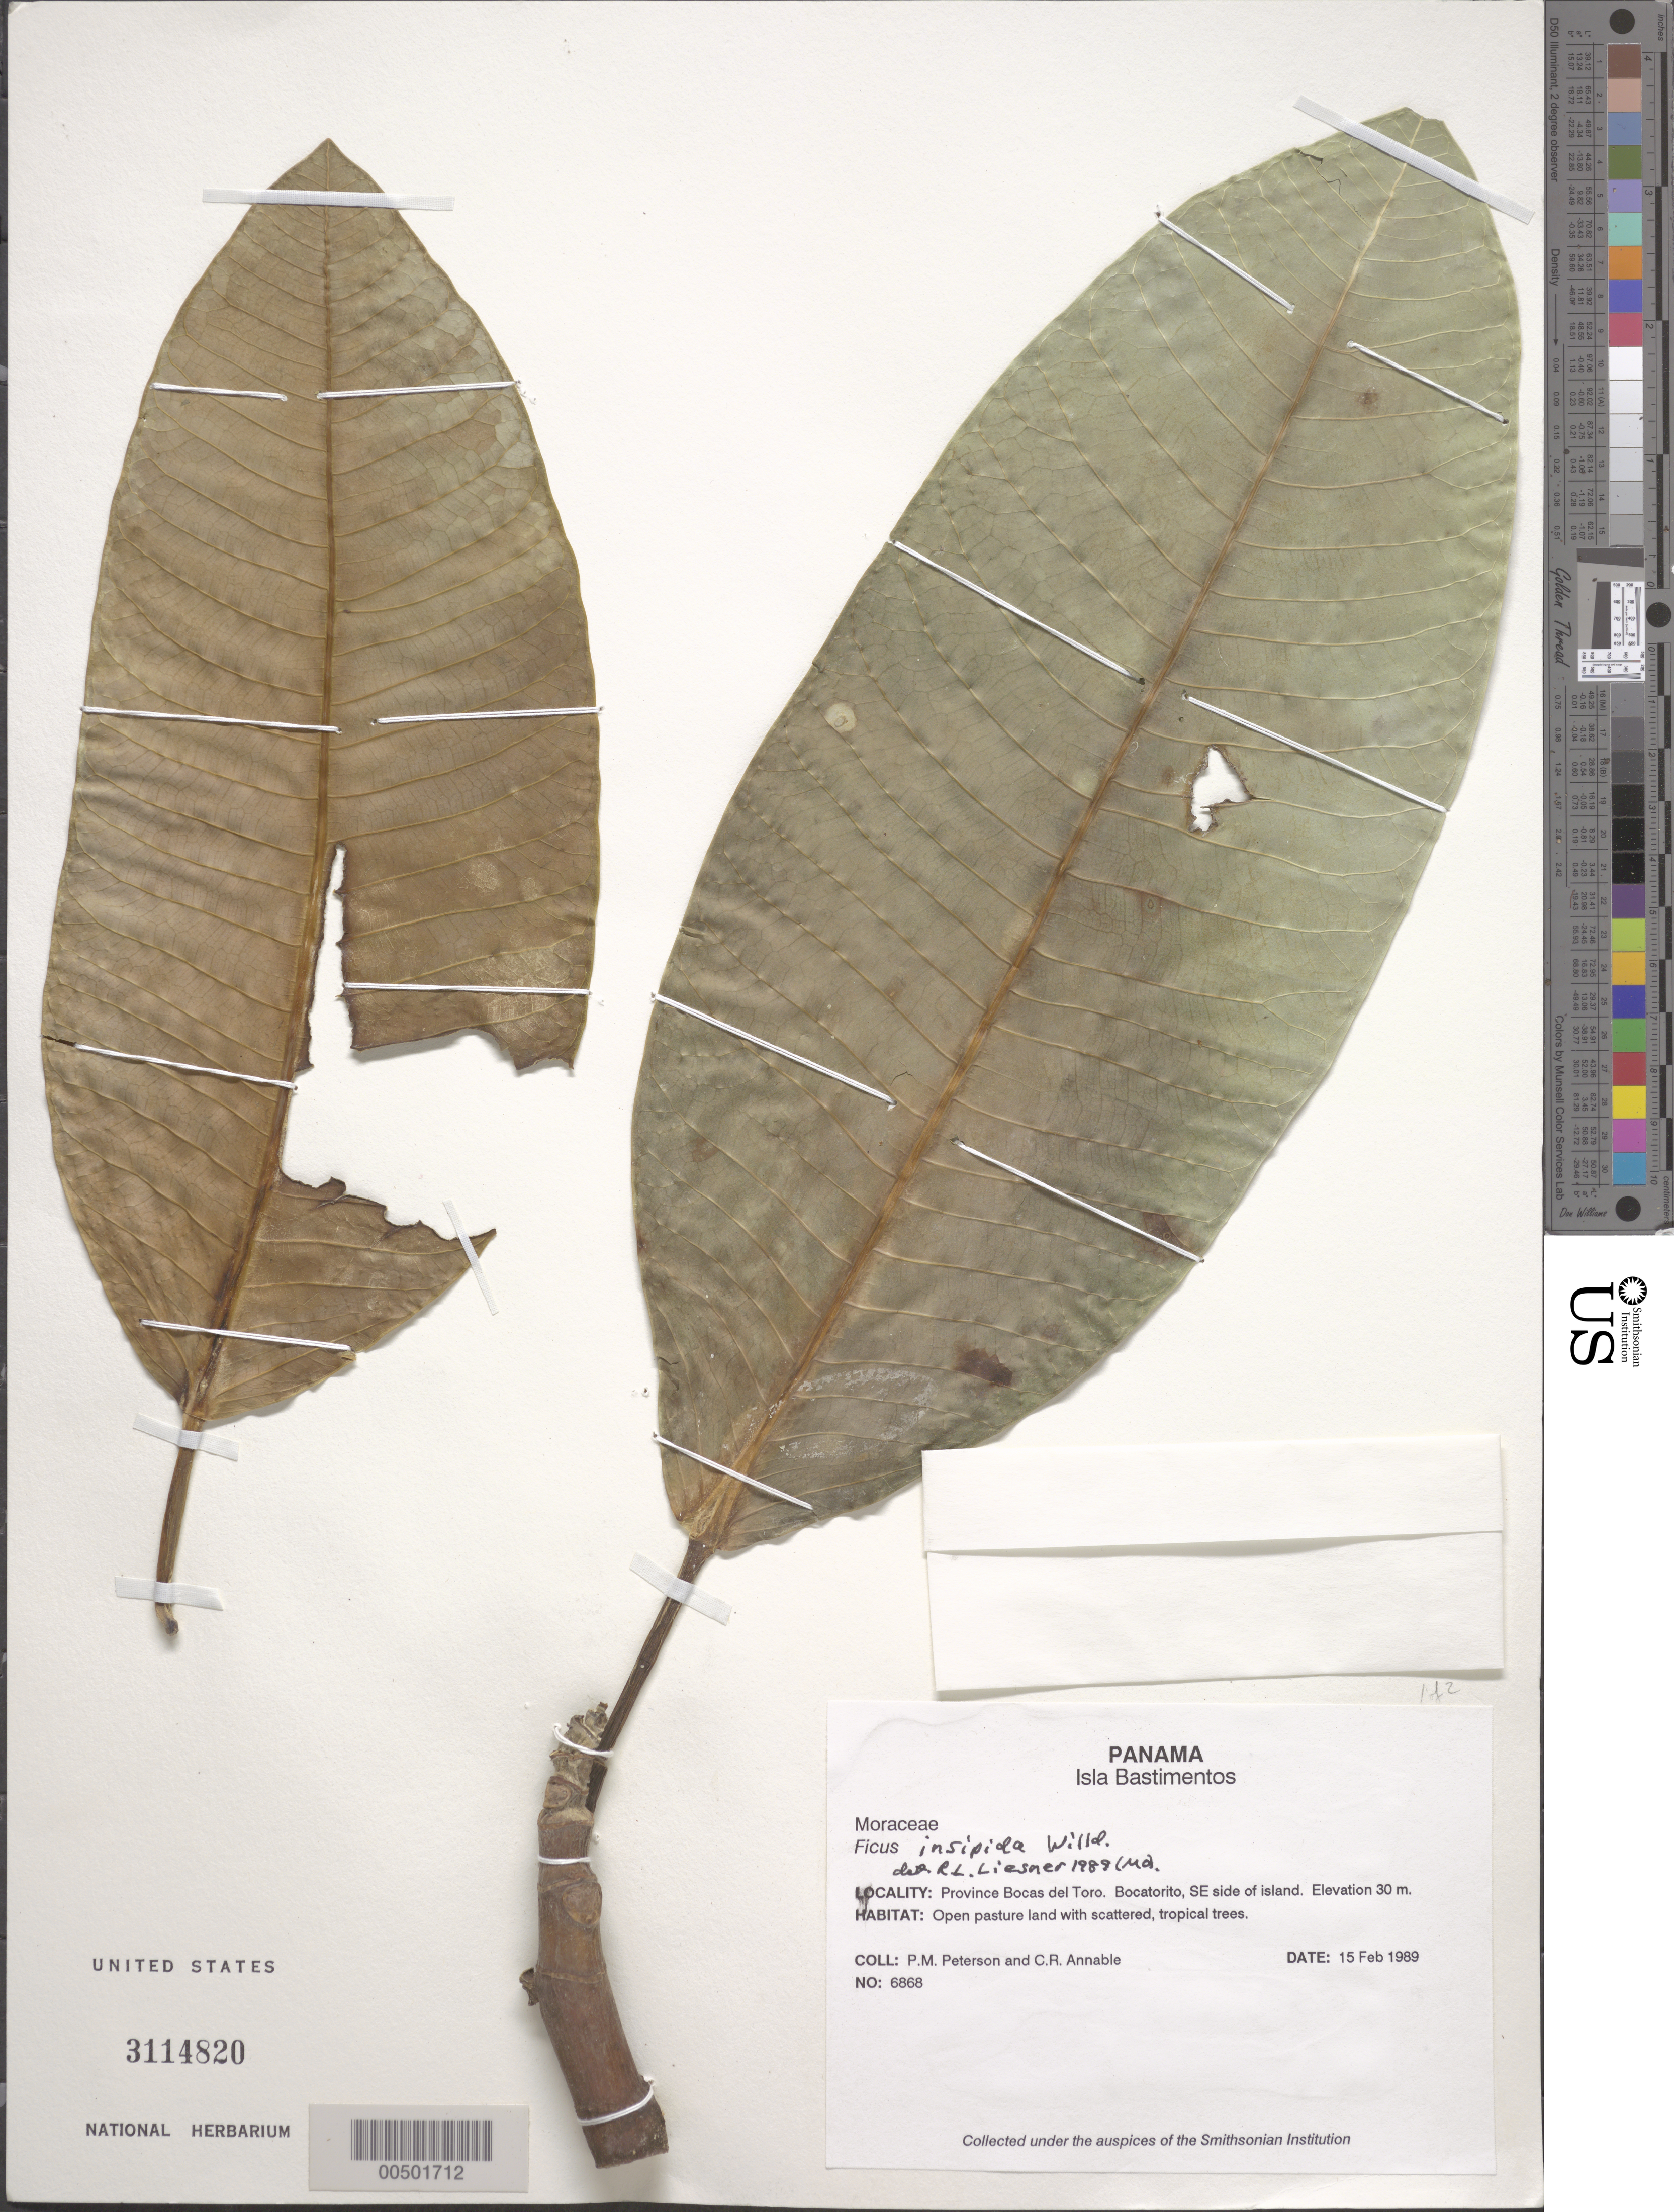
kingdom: Plantae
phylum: Tracheophyta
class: Magnoliopsida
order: Rosales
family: Moraceae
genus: Ficus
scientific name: Ficus insipida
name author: Willd.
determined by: Liesner, R. L.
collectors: P. M. Peterson & C. R. Annable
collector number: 06868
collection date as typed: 15 Feb 1989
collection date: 1989-02-15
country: Panama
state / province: Bocas del Toro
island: San Cristóbal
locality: Isla San Cristobal, BocaTorito, SE side of Island.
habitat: Open pasture land with scattered, tropical trees.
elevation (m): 30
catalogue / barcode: US 3114820